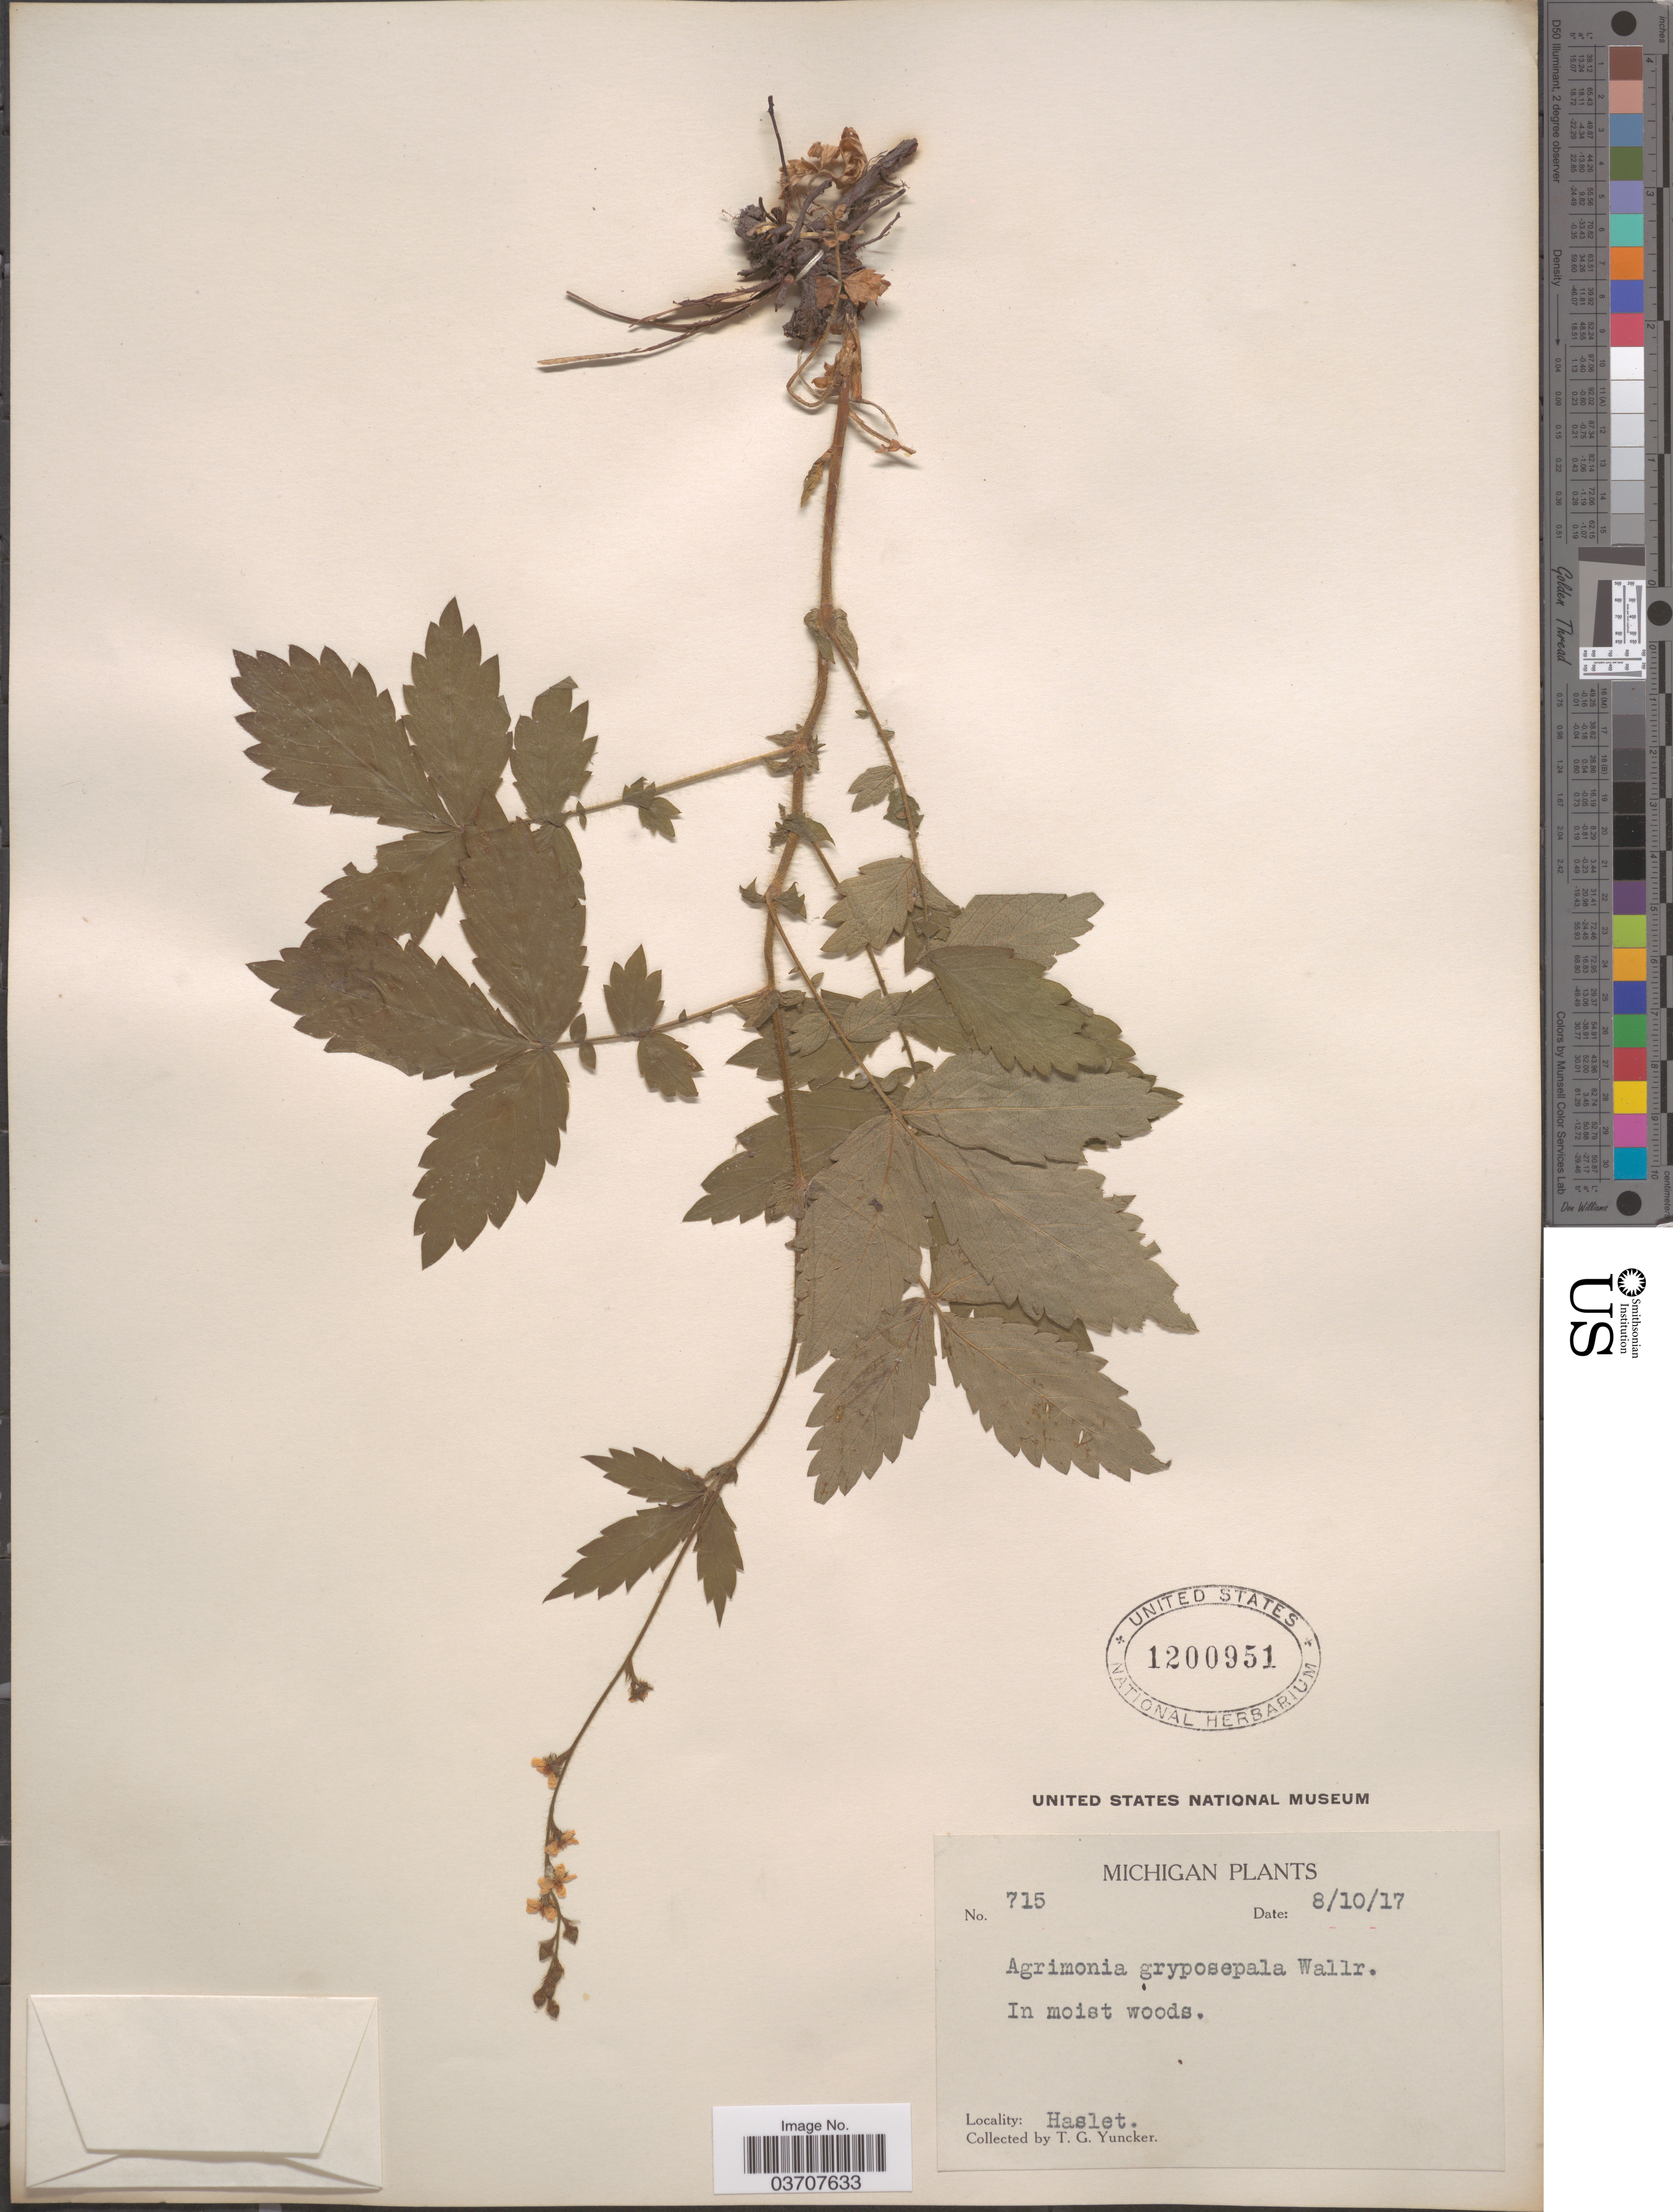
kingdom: Plantae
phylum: Tracheophyta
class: Magnoliopsida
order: Rosales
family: Rosaceae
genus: Agrimonia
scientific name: Agrimonia gryposepala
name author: Wallr.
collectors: T. G. Yuncker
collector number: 715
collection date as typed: Transcribed d/m/y: 10/8/17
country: United States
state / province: Michigan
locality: Haslet.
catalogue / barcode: US 1200951